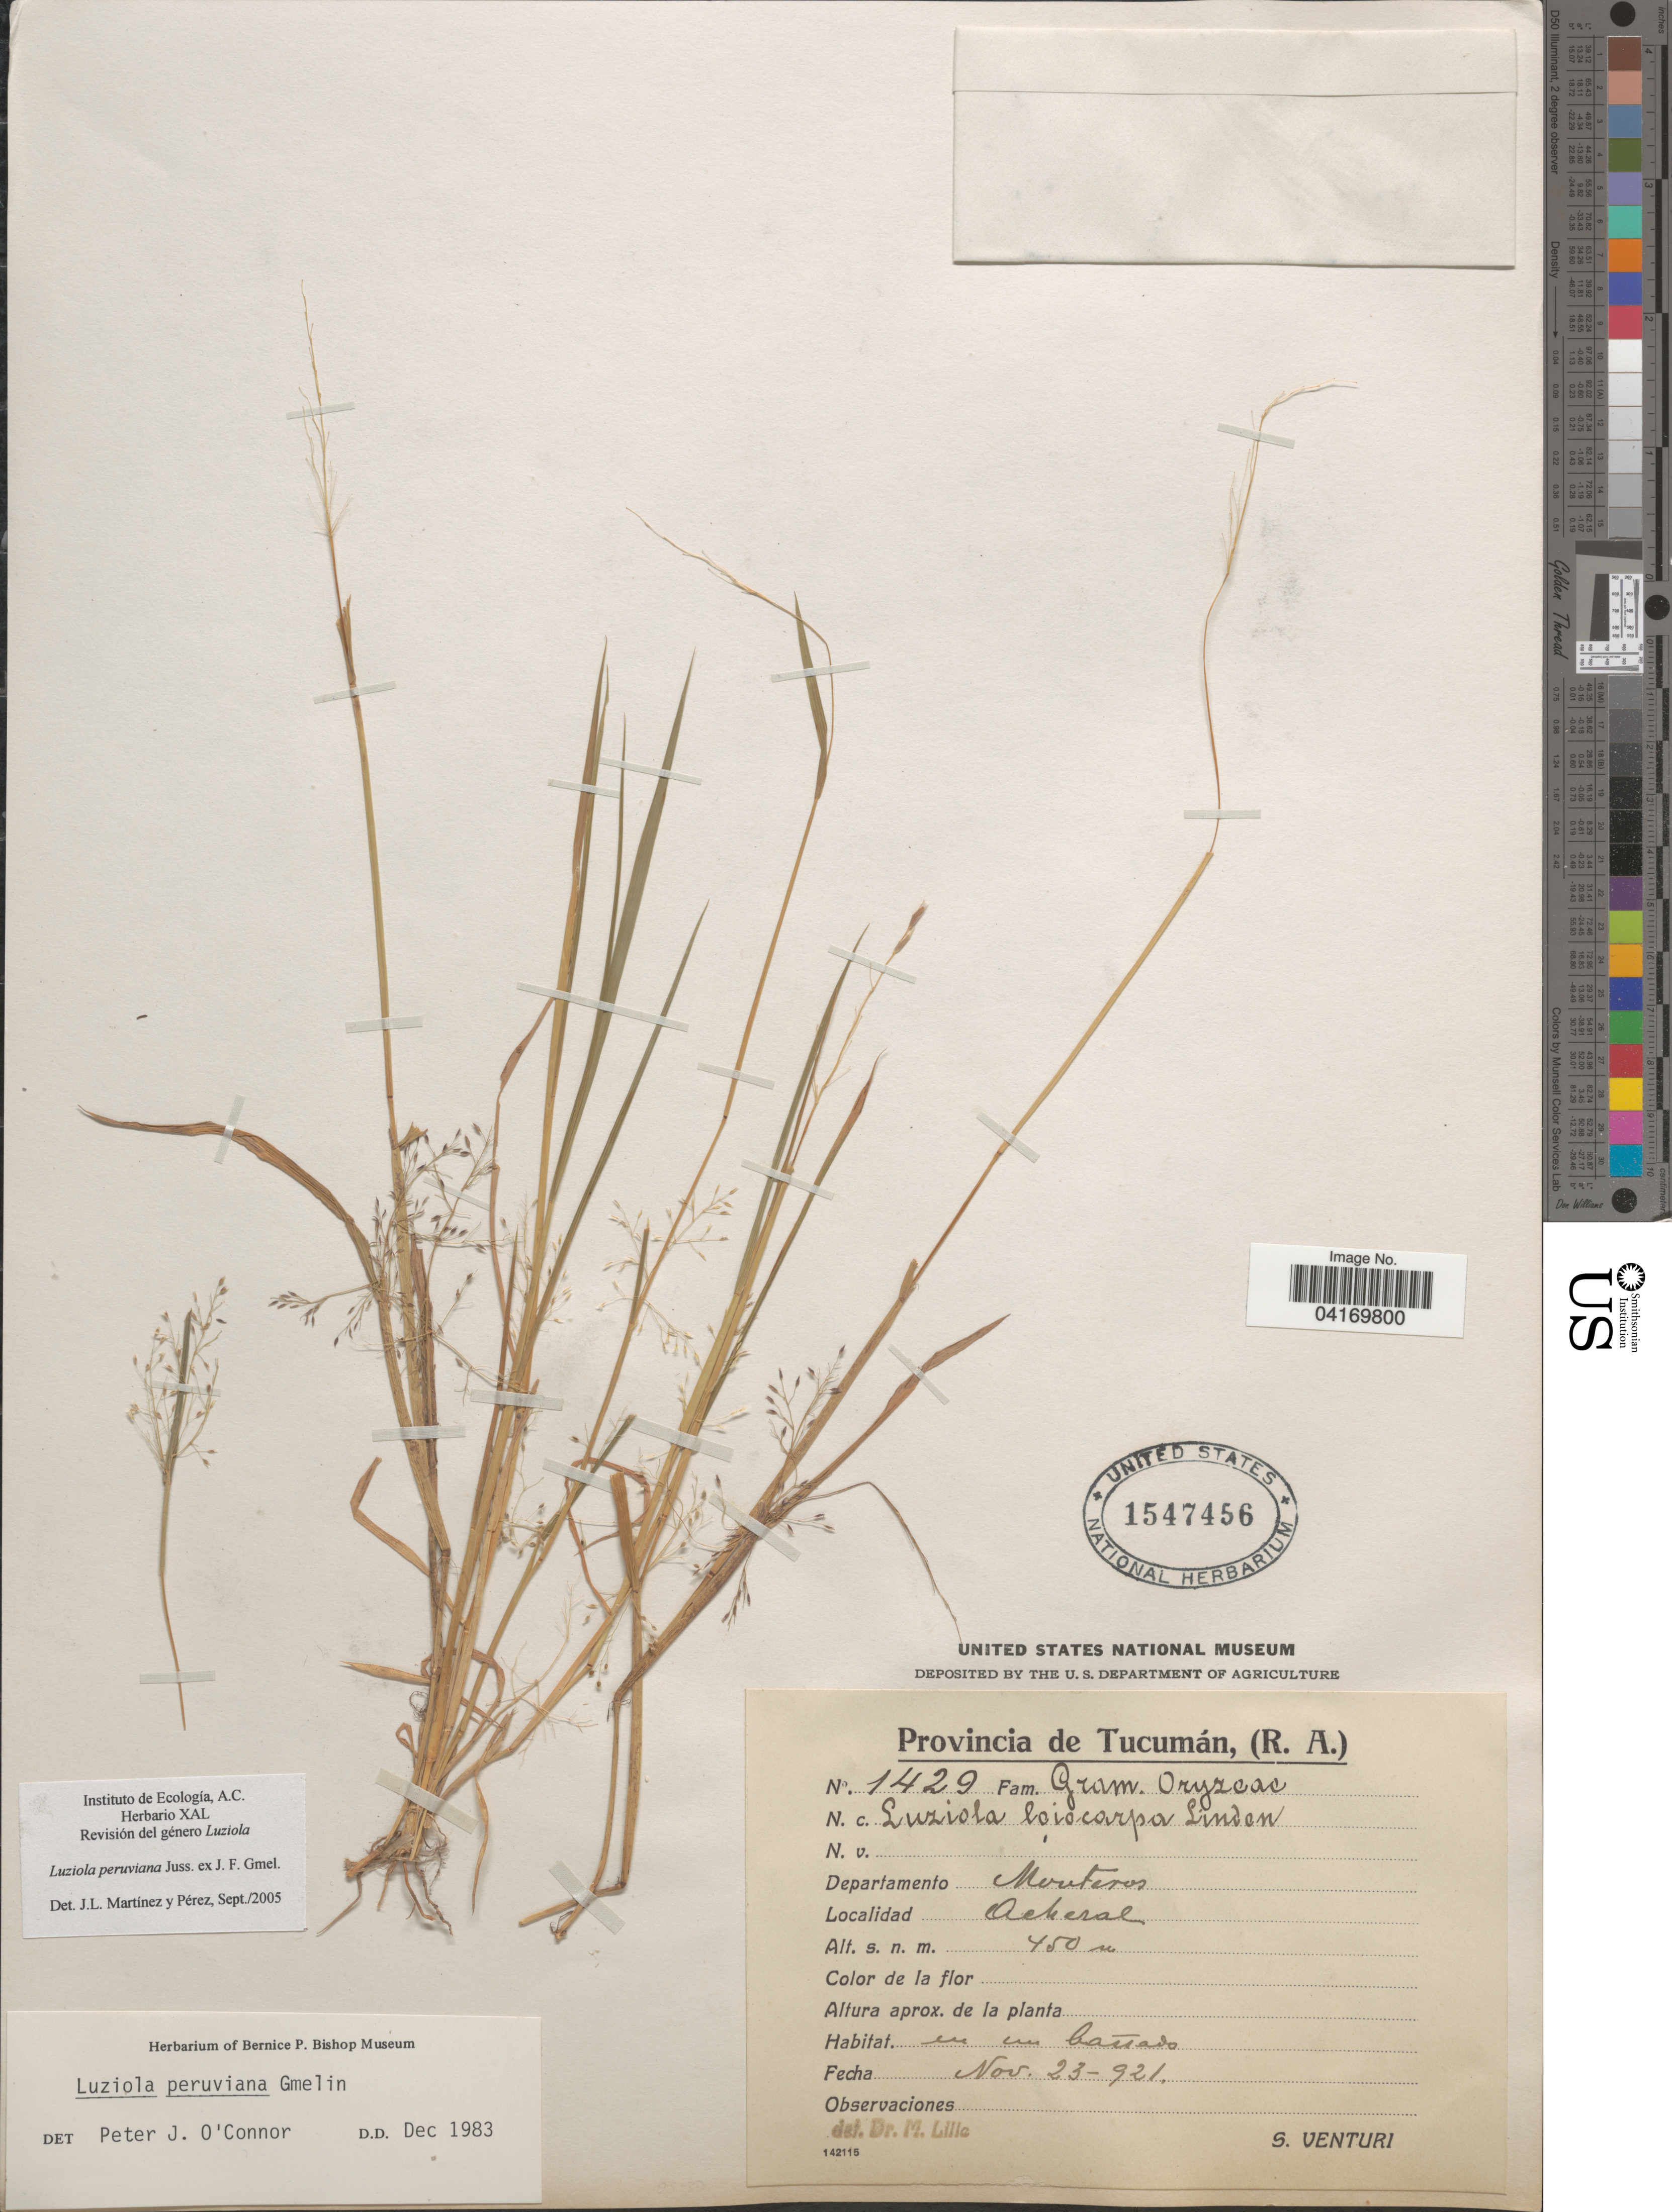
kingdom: Plantae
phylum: Tracheophyta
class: Liliopsida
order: Poales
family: Poaceae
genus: Luziola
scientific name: Luziola peruviana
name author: Juss. ex J.F. Gmel.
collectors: S. Venturi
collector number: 1429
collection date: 1921-11-23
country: Argentina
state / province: Tucuman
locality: Departamento Monteros. Acheral.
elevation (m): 450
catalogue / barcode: US 1547456